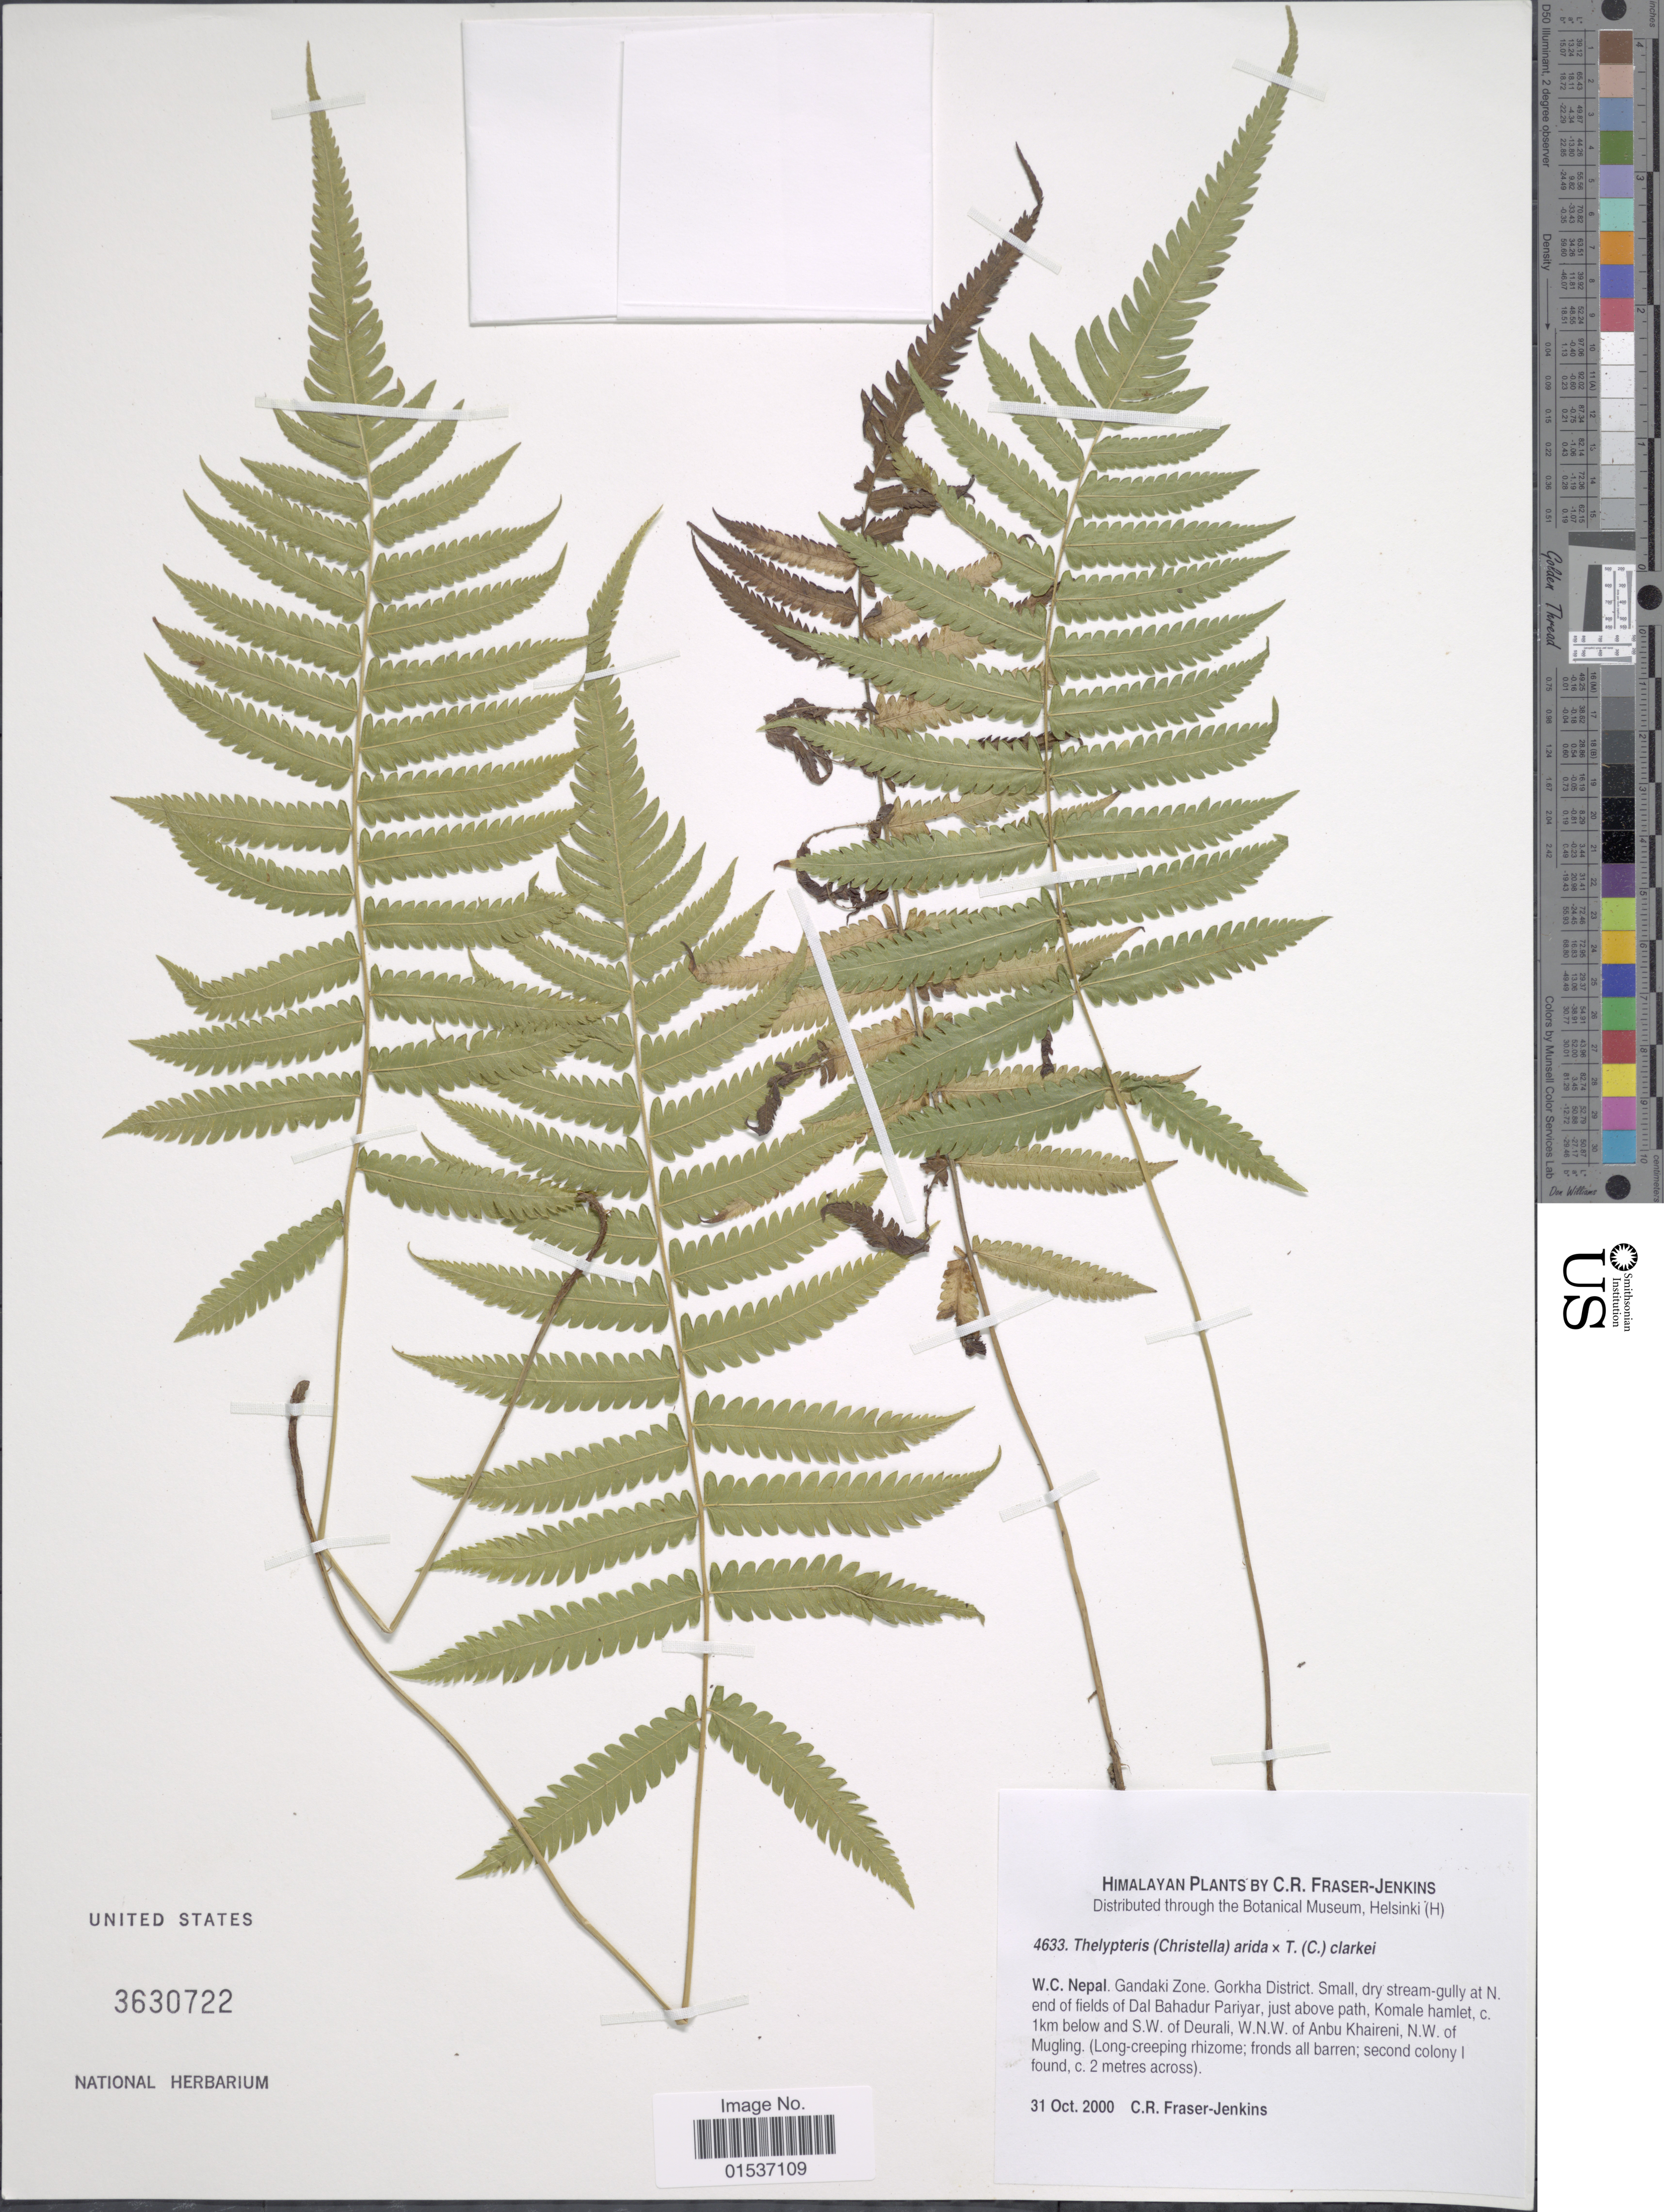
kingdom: Plantae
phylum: Tracheophyta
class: Polypodiopsida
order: Polypodiales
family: Thelypteridaceae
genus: Thelypteris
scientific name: Thelypteris arida x T. clarkei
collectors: C. R. Fraser-Jenkins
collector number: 4633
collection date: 2000-10-31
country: Nepal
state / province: Gandaki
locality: Himalayan. W.C. Nepal. Gandaki Zone. Gorkha District. dry stream-gully at N. end of fields of Dal Bahadur Pariyar, just above path, Komale Hamlet, c/ 1km below and S.W. of Derauli, W.N.W. of Anbu Khaireni. N.W. of Mugling.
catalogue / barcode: US 3630722